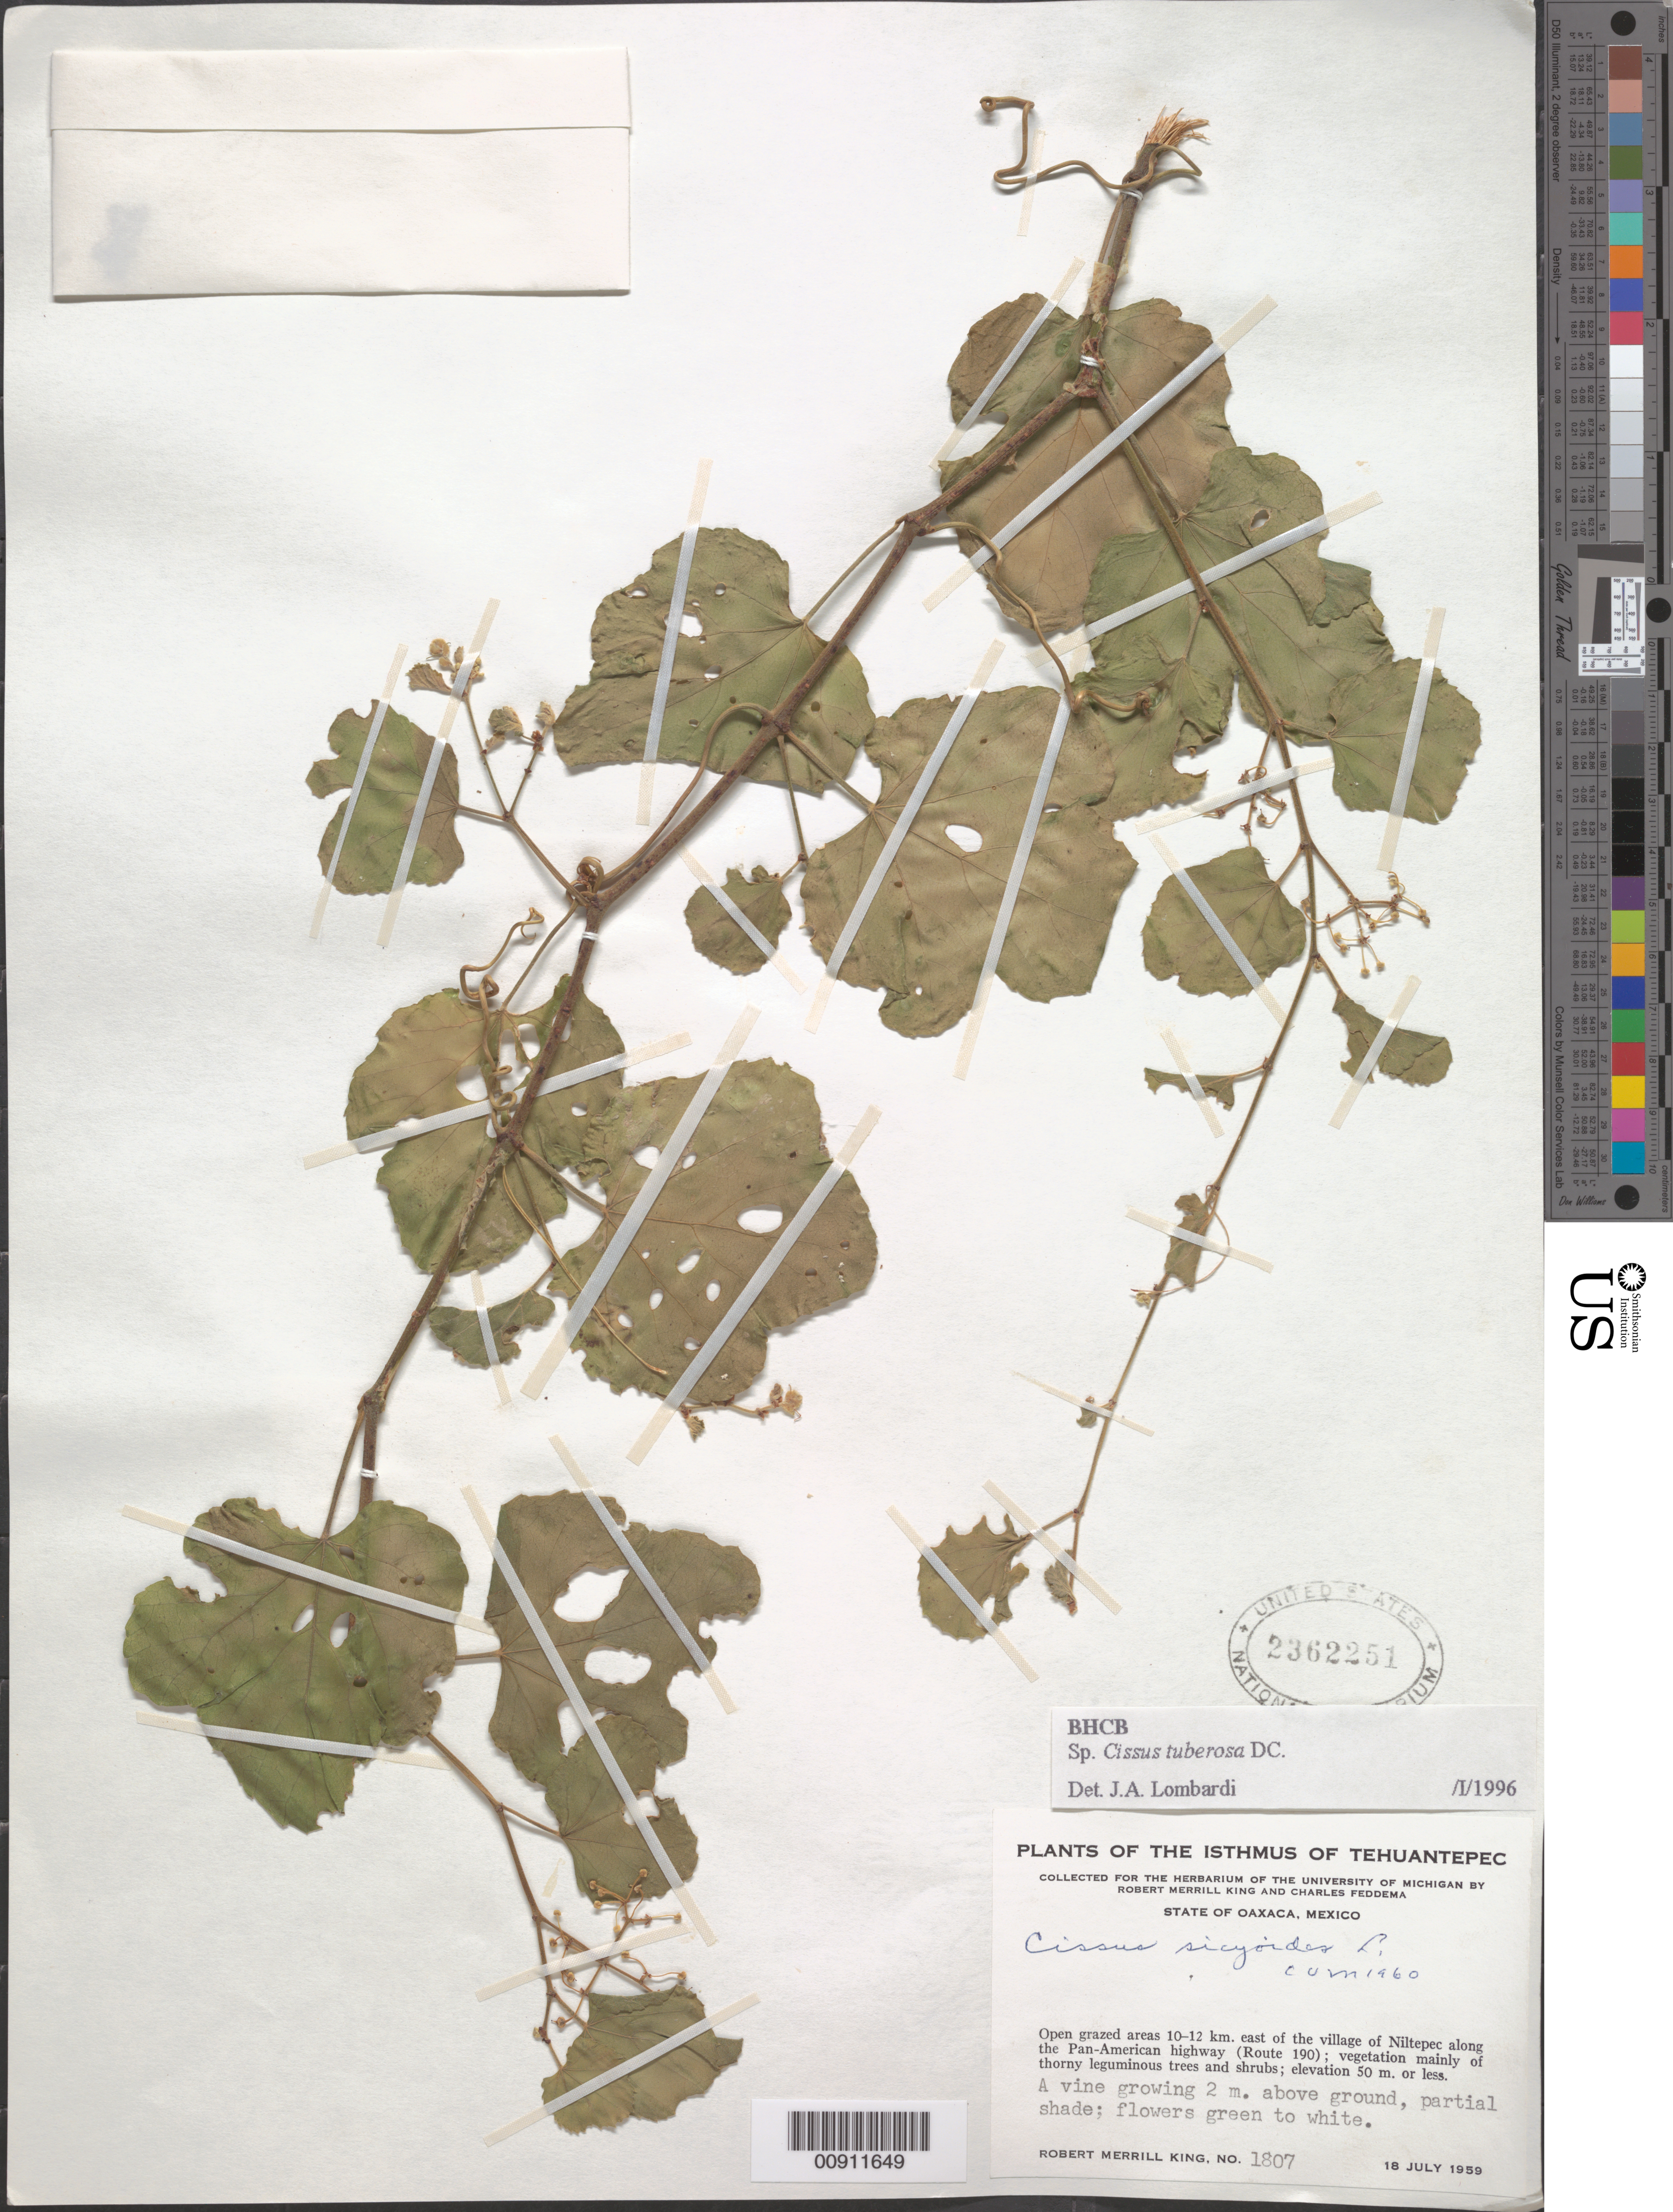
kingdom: Plantae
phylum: Tracheophyta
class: Magnoliopsida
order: Vitales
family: Vitaceae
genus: Cissus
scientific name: Cissus tuberosa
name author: Moc. & Sessé ex DC.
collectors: R. M. King & C. Feddema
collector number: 1807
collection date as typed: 18 Jul 1959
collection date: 1959-07-18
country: Mexico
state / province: Oaxaca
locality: Open grazed areas 10-12 km. east of the village of Niltepec along the Pan-American highway (route 190).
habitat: Open grazed areas; vegetation mainly of thorny leguminous trees and shrubs. Partial shade.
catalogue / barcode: US 2362251